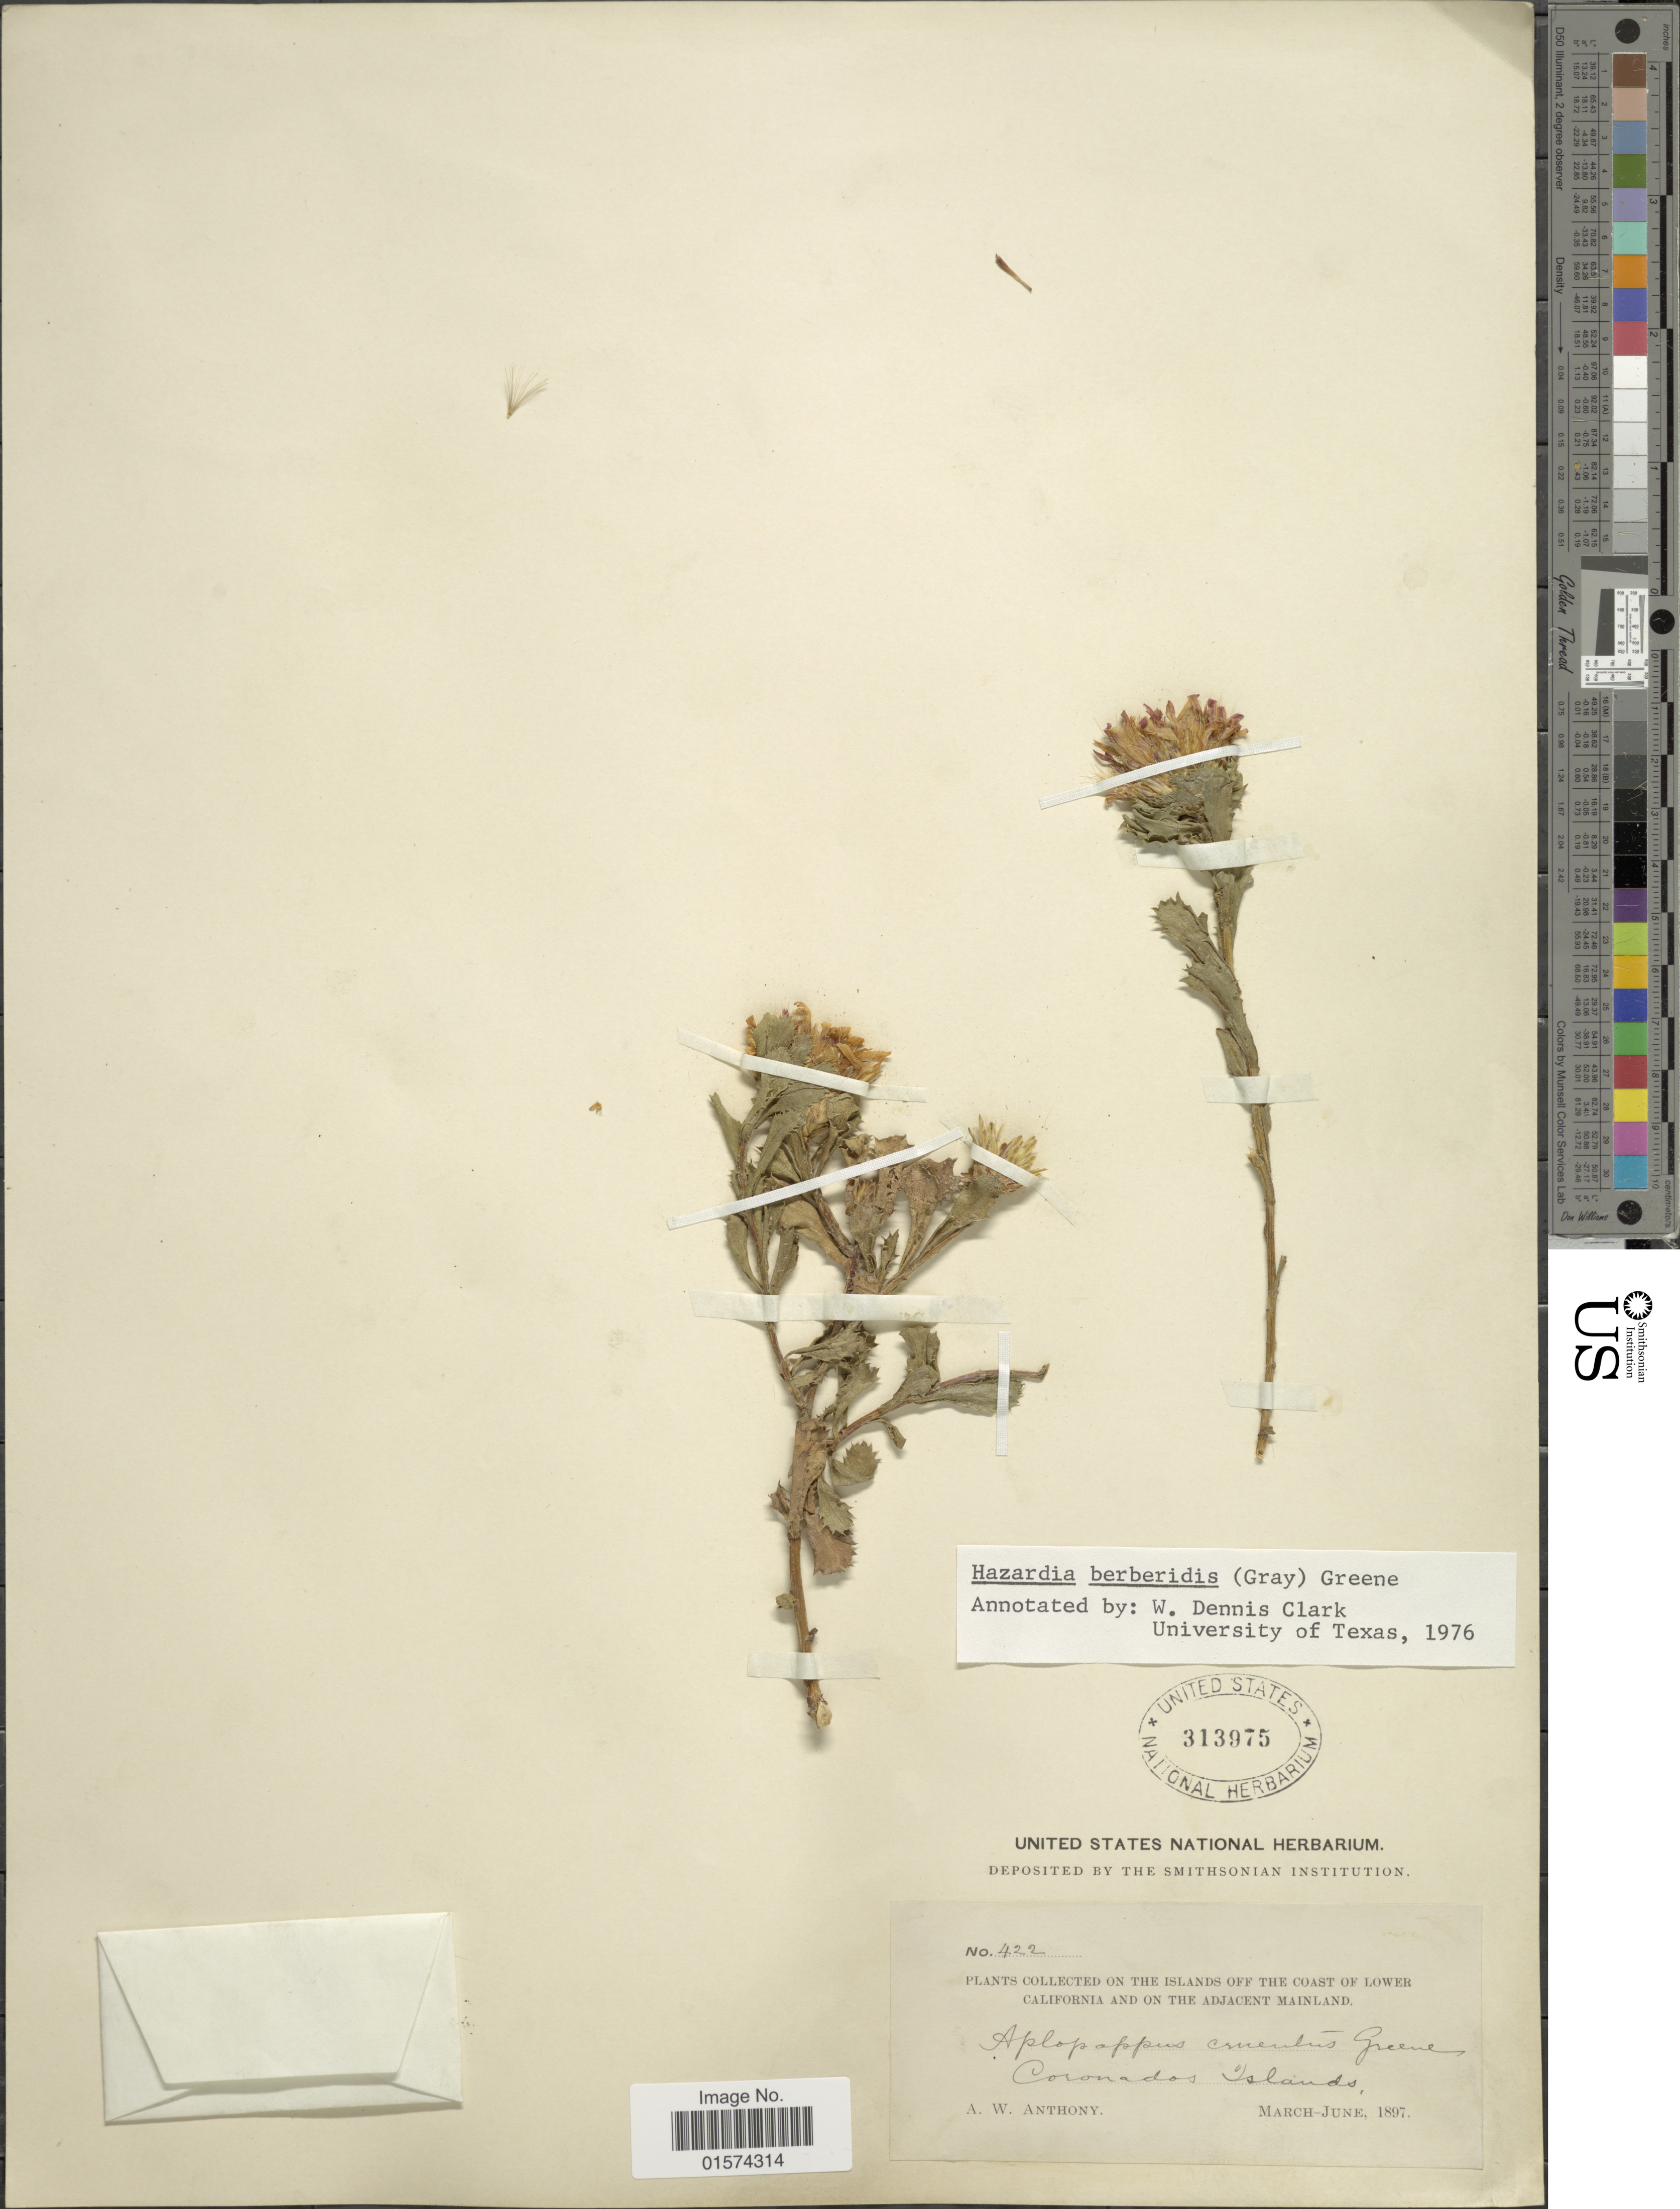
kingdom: Plantae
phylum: Tracheophyta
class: Magnoliopsida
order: Asterales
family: Asteraceae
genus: Hazardia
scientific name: Hazardia berberidis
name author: (A. Gray) Greene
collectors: A. W. Anthony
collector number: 422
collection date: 1897-03/1897-06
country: Mexico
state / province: Baja California Sur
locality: On the Islands off the Coast of Lower California and on the adjacent Mainland, Coronados Islands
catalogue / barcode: US 313975